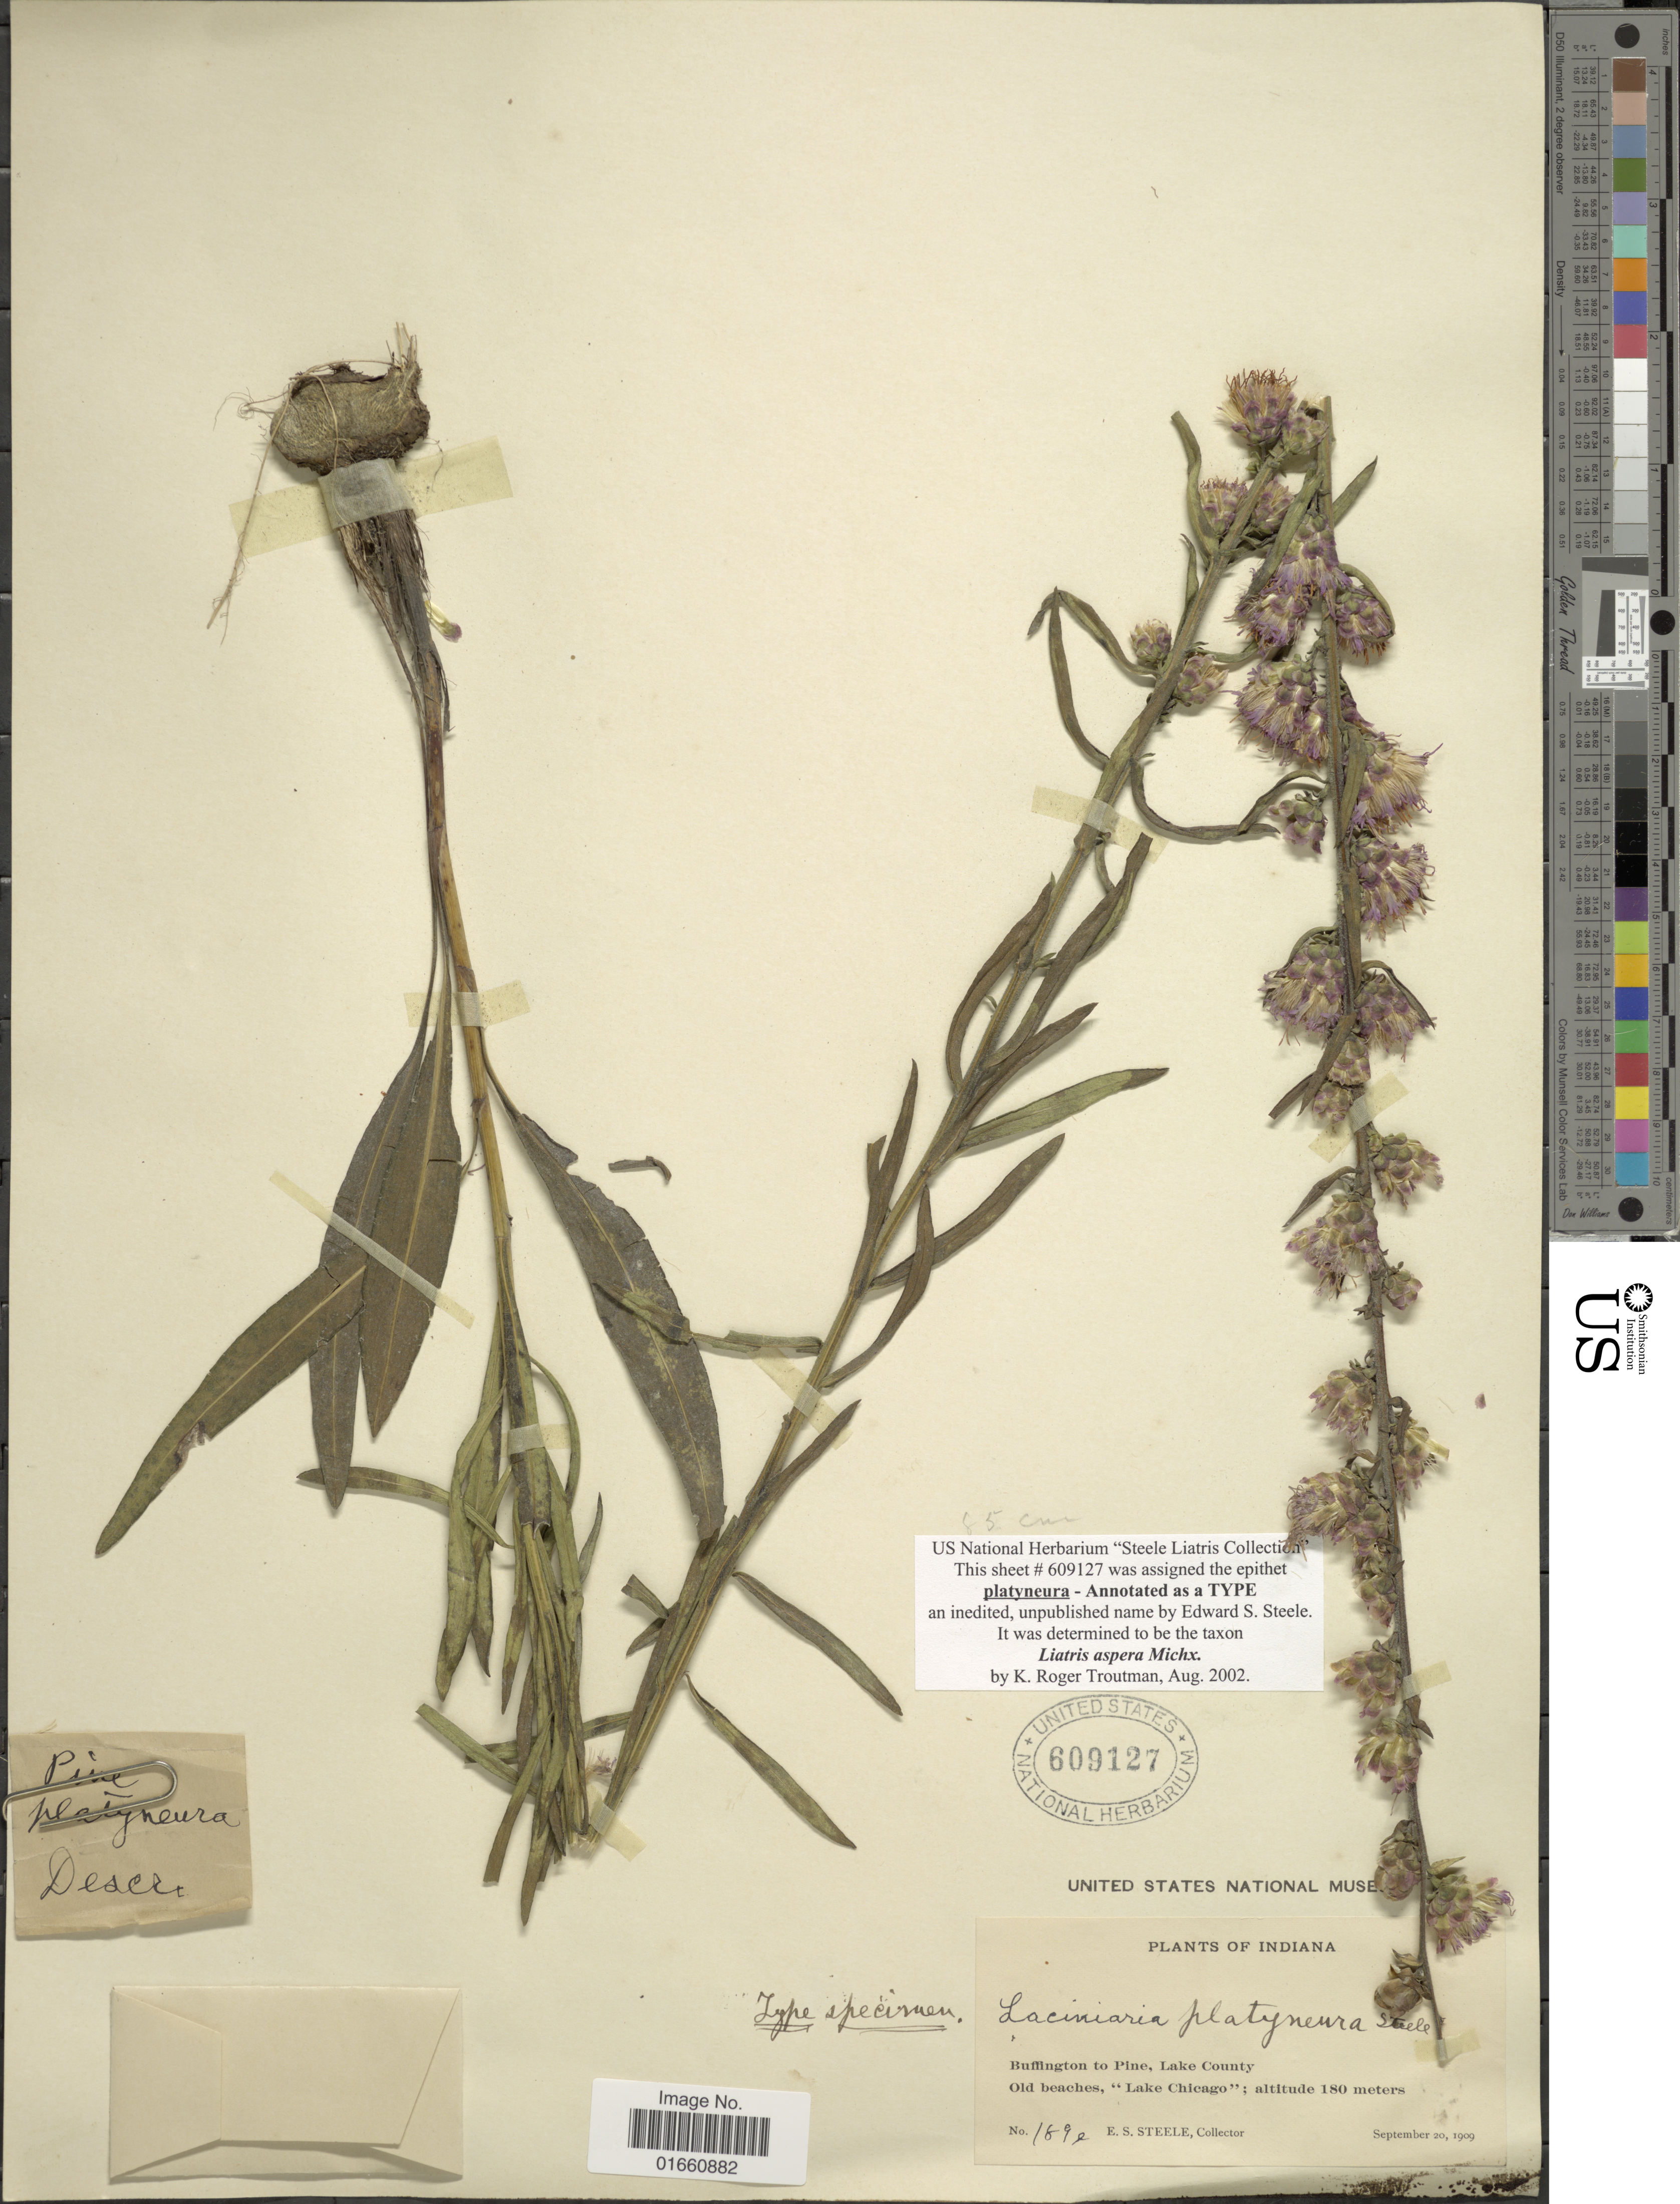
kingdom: Plantae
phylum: Tracheophyta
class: Magnoliopsida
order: Asterales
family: Asteraceae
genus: Liatris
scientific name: Liatris aspera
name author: Michx.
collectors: E. Steele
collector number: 189e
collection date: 1909-09-20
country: United States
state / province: Indiana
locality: Buffington to Pine, Lake County, Old beaches, "Lake Chicago"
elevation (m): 180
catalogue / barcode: US 609127